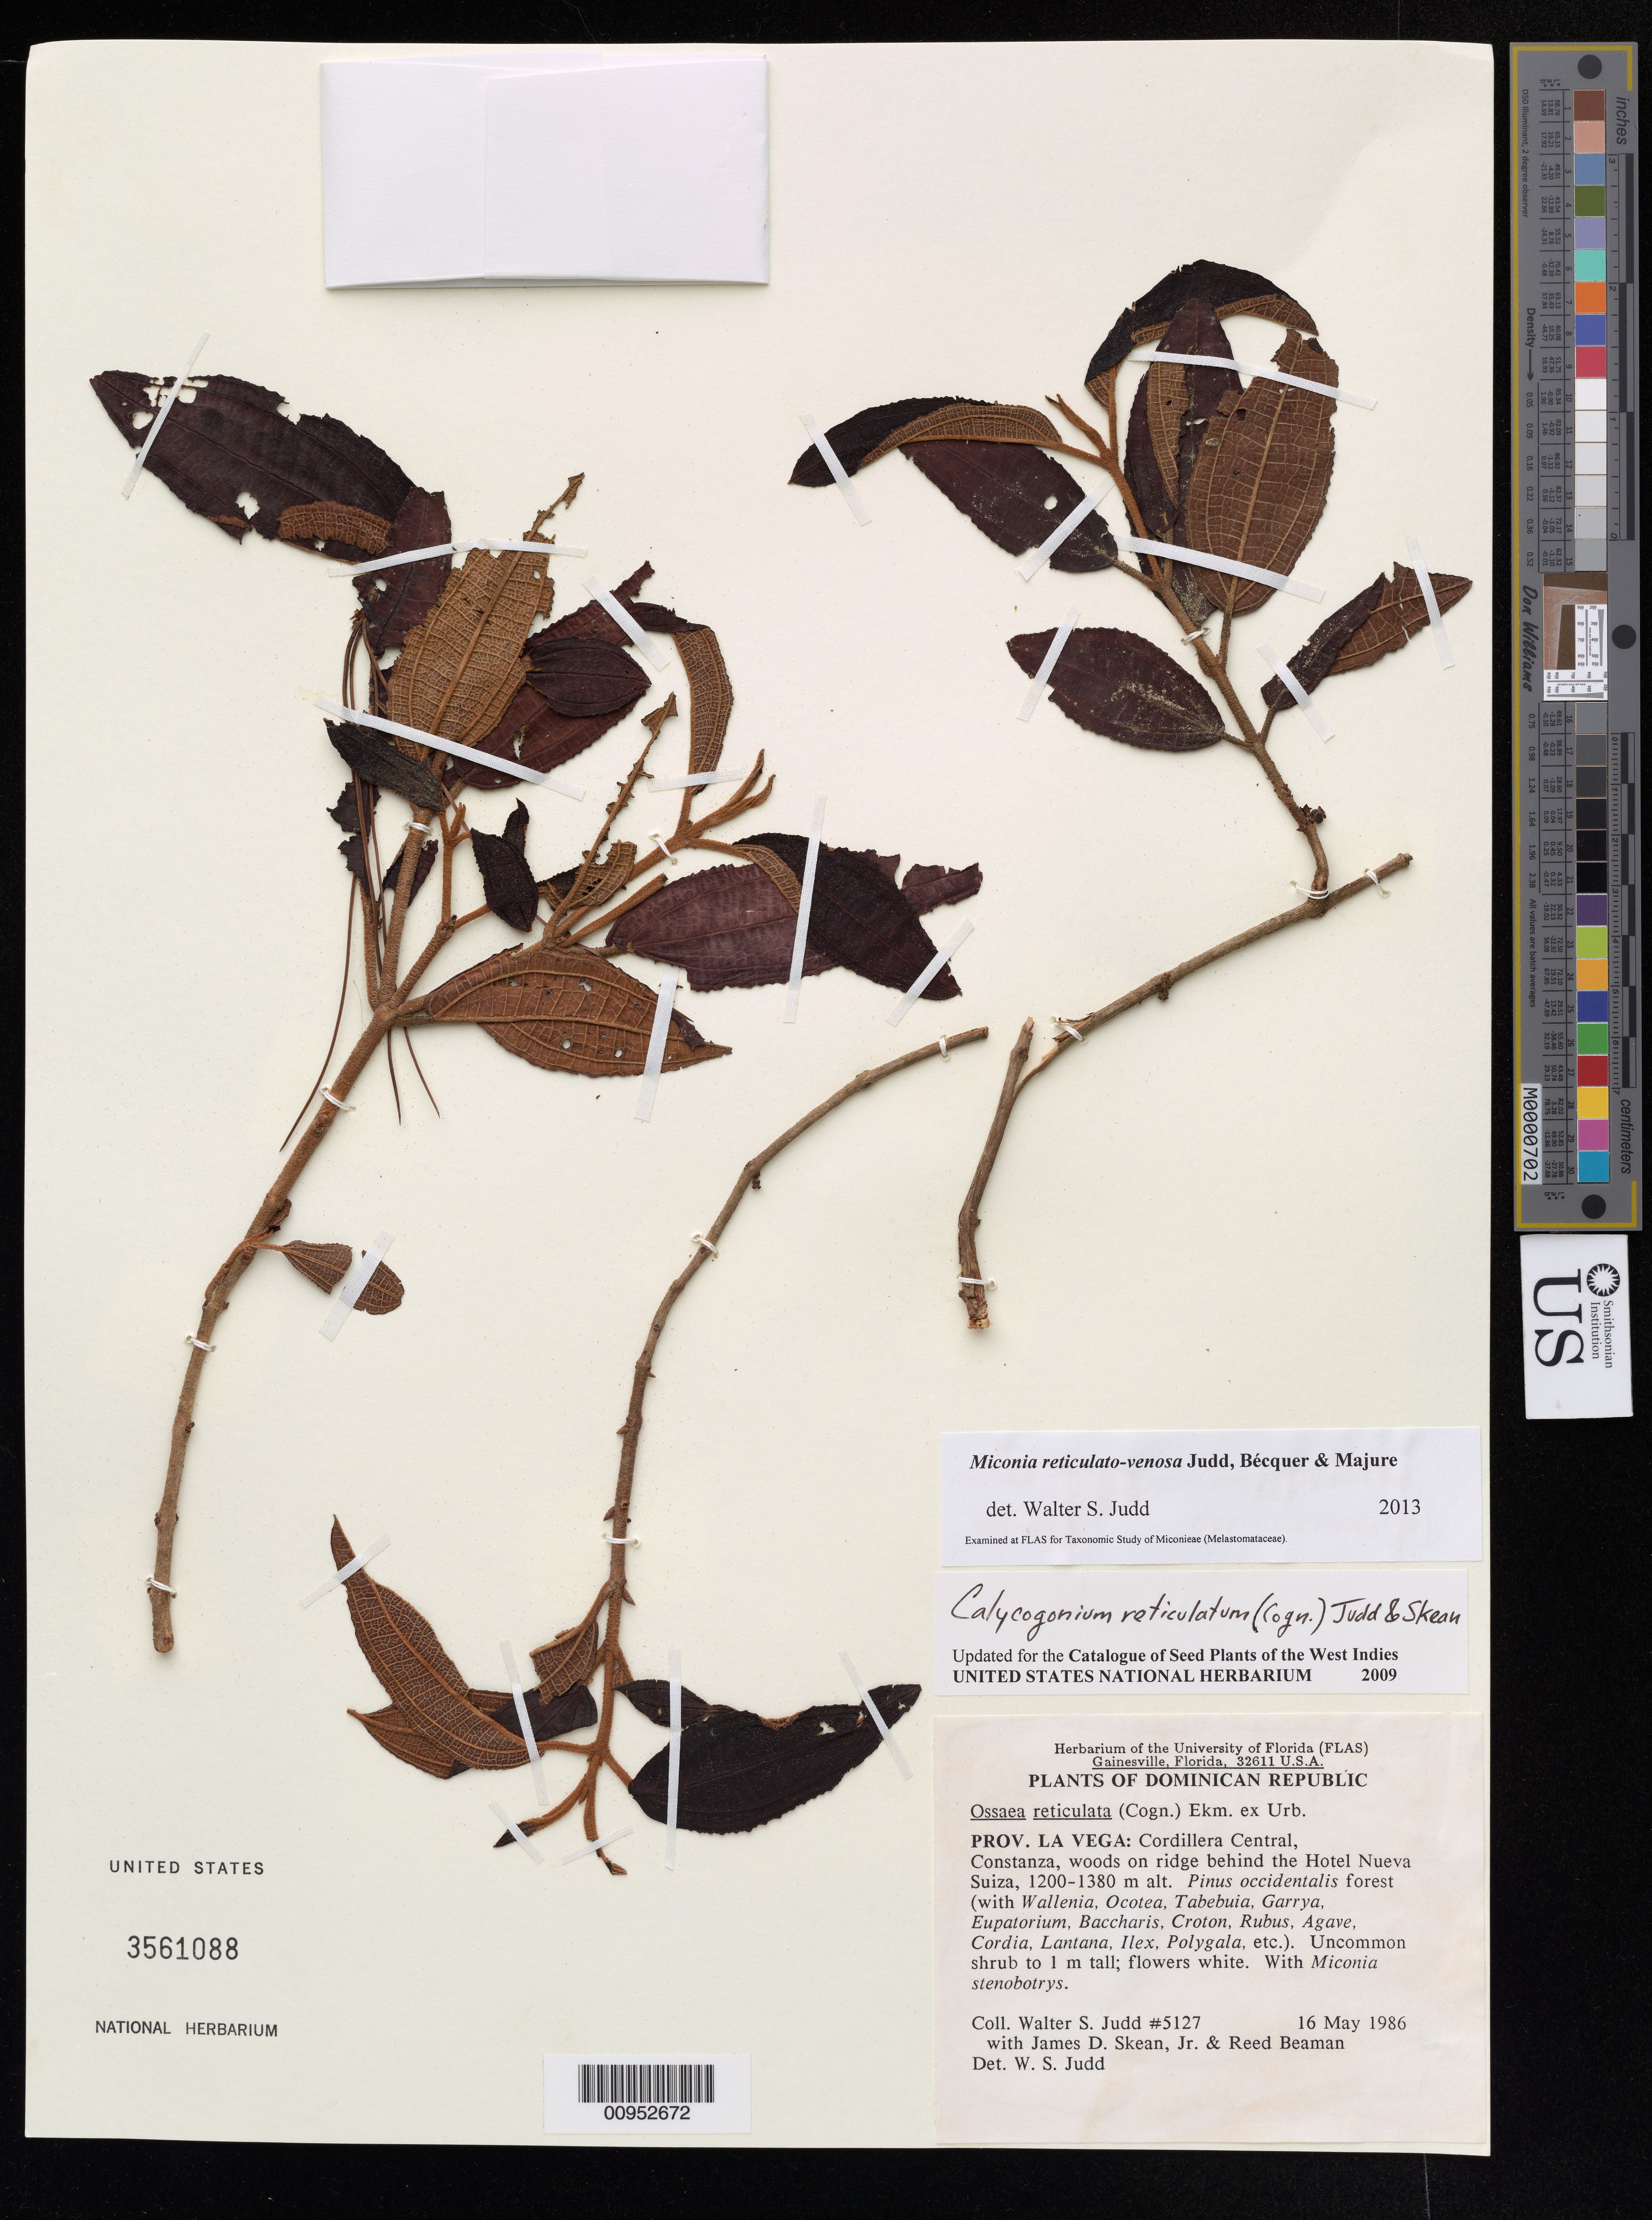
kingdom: Plantae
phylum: Tracheophyta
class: Magnoliopsida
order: Myrtales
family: Melastomataceae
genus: Miconia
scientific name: Miconia reticulato-venosa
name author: Judd et al.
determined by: Judd, Walter S.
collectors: W. S. Judd, J. D. Skean & R. S. Beaman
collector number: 5127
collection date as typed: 16 May 1986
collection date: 1986-05-16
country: Dominican Republic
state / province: La Vega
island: Hispaniola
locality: Cordillera Central, Constanza, ridge behind the Hotel Nueva Suiza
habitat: Pinus occidentalis forest (with Wallenia, Ocotea, Tabebuia, Carrya, Eupatorium, Baccharis, Croton, Rubus, Agave, Cordia, Lantana, Ilex, Polygala, etc.)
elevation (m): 1200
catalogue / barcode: US 3561088